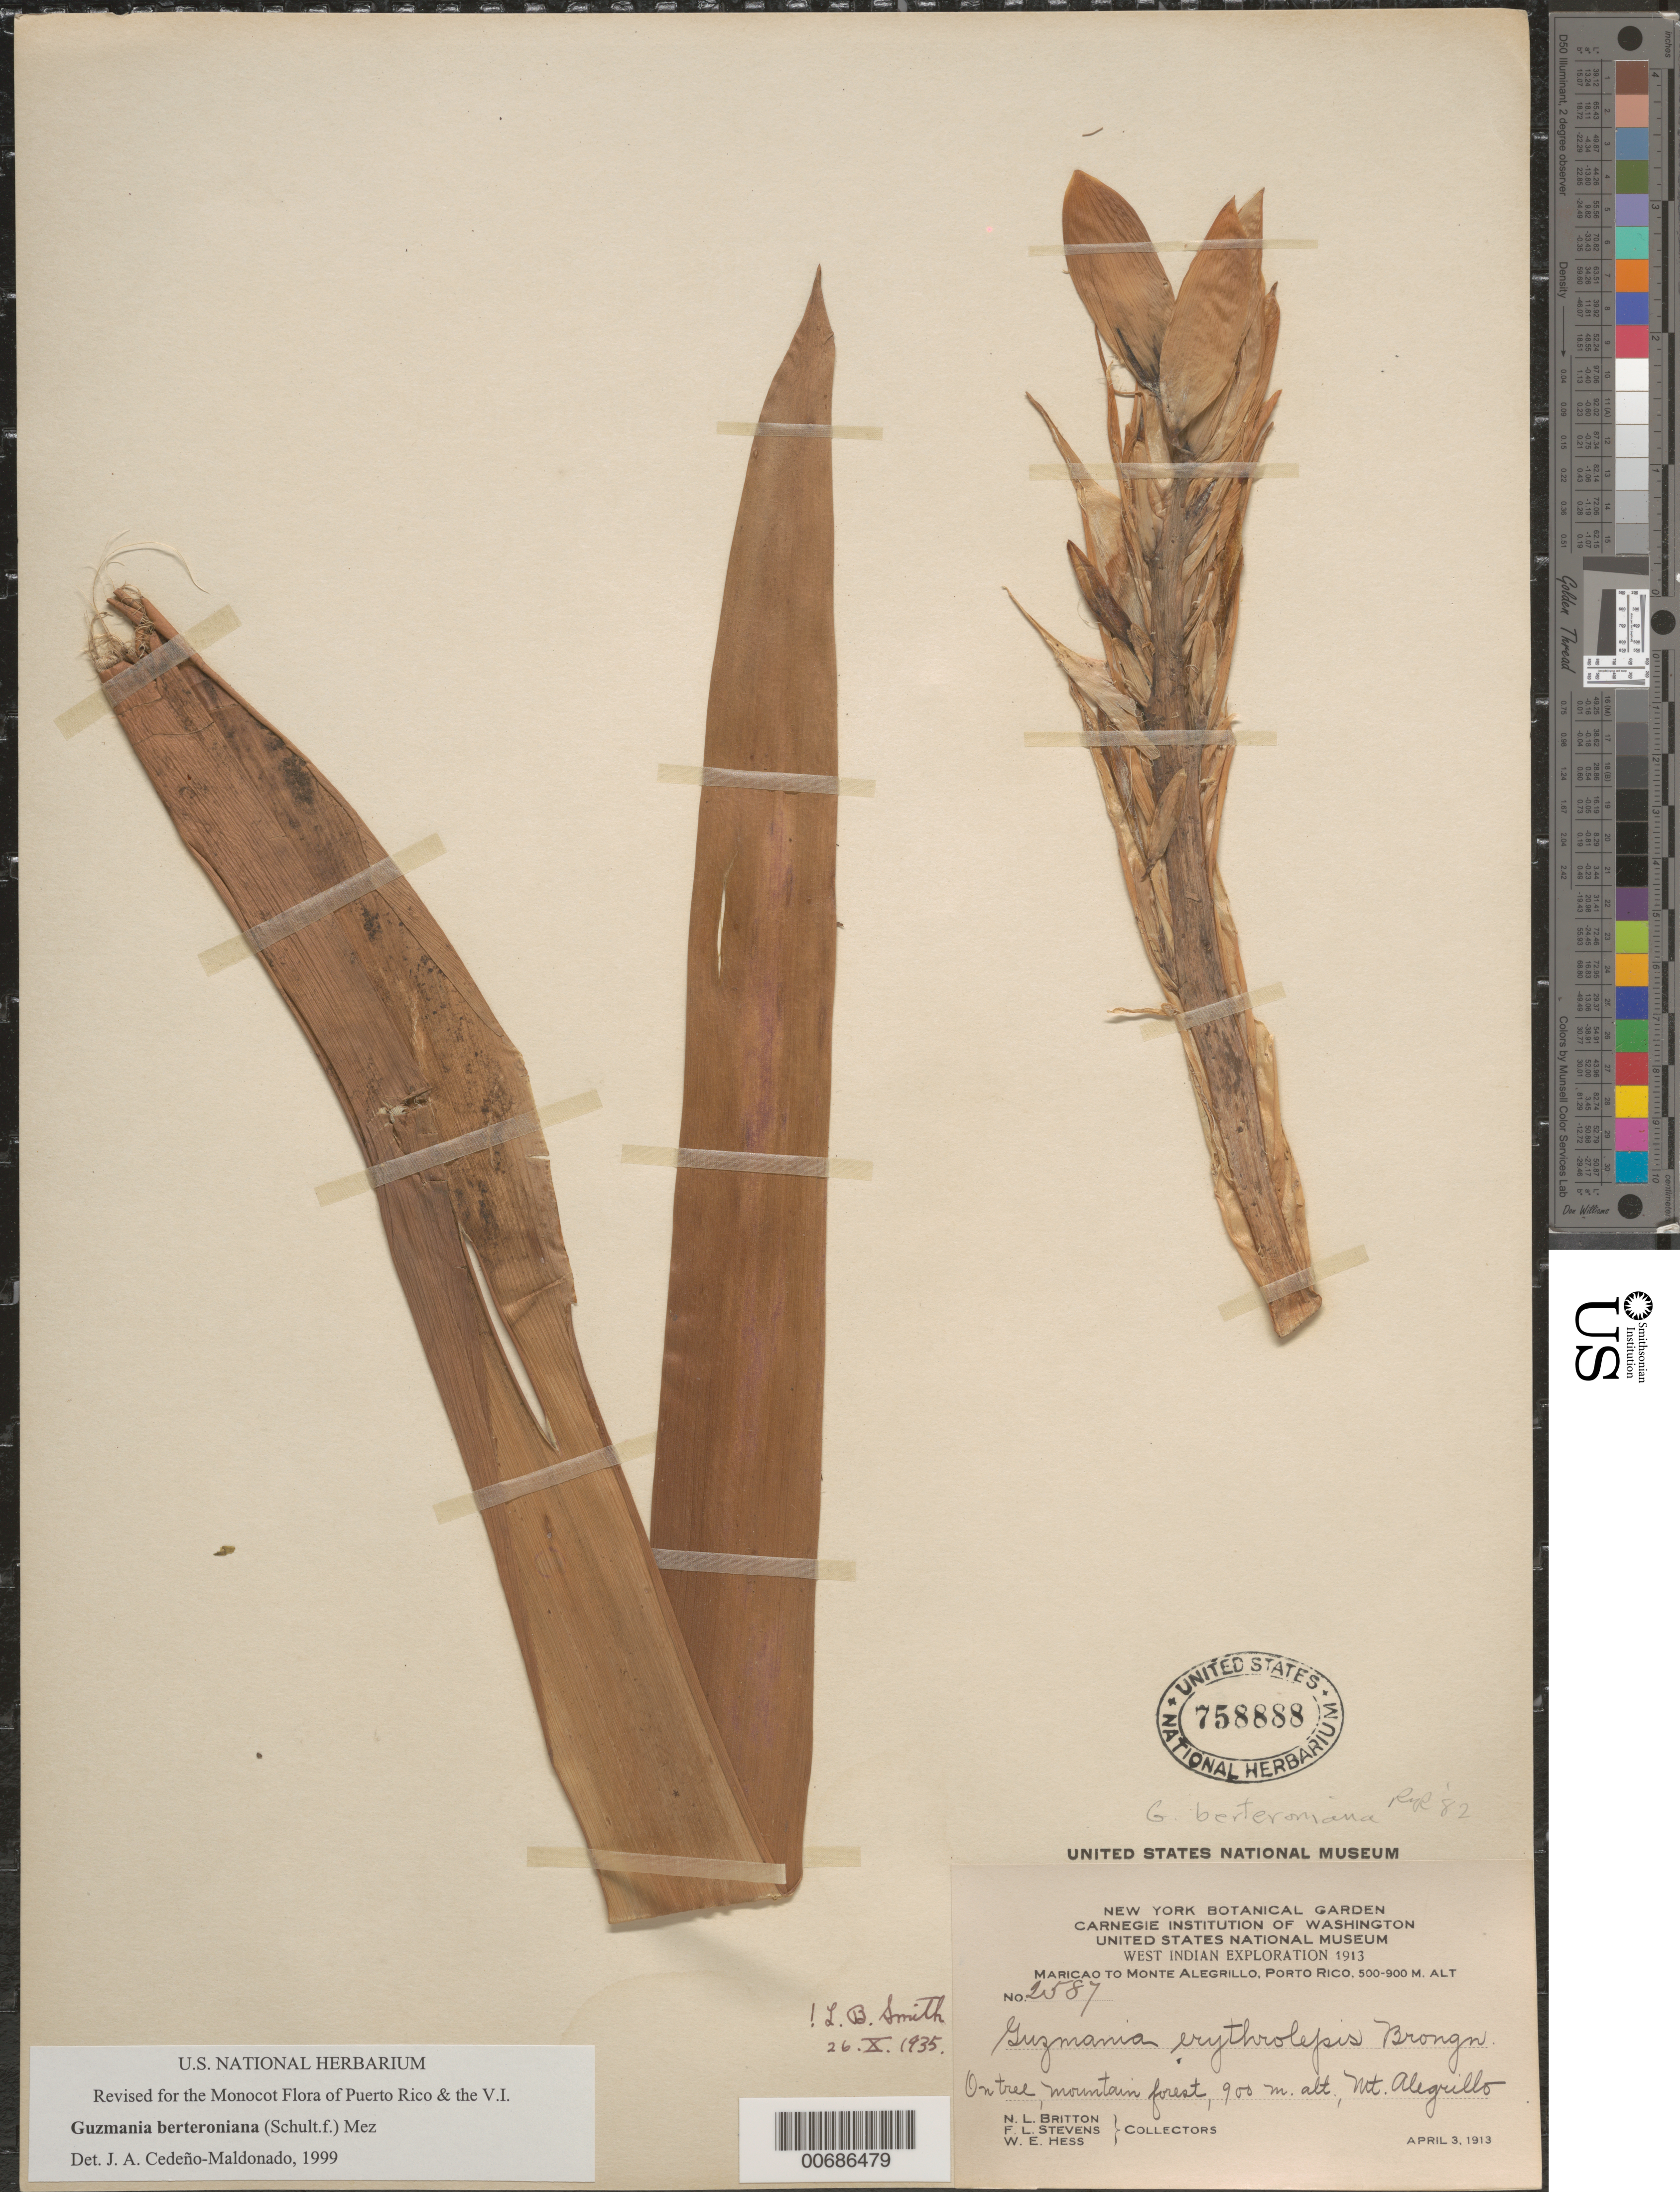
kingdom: Plantae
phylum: Tracheophyta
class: Liliopsida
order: Poales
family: Bromeliaceae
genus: Guzmania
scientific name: Guzmania berteroniana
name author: (Schult. & Schult. f.) Mez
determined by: Cedeño-Maldonado, J. A.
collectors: N. Britton, F. L. Stevens & W. Hess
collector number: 2587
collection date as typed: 03 Apr 1913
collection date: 1913-04-03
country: Puerto Rico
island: Greater Antilles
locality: Maricao to Monte Alegrillo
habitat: On tree, mountain forest, 900 m alt., Mt. Alegrillo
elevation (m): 500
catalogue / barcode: US 758888